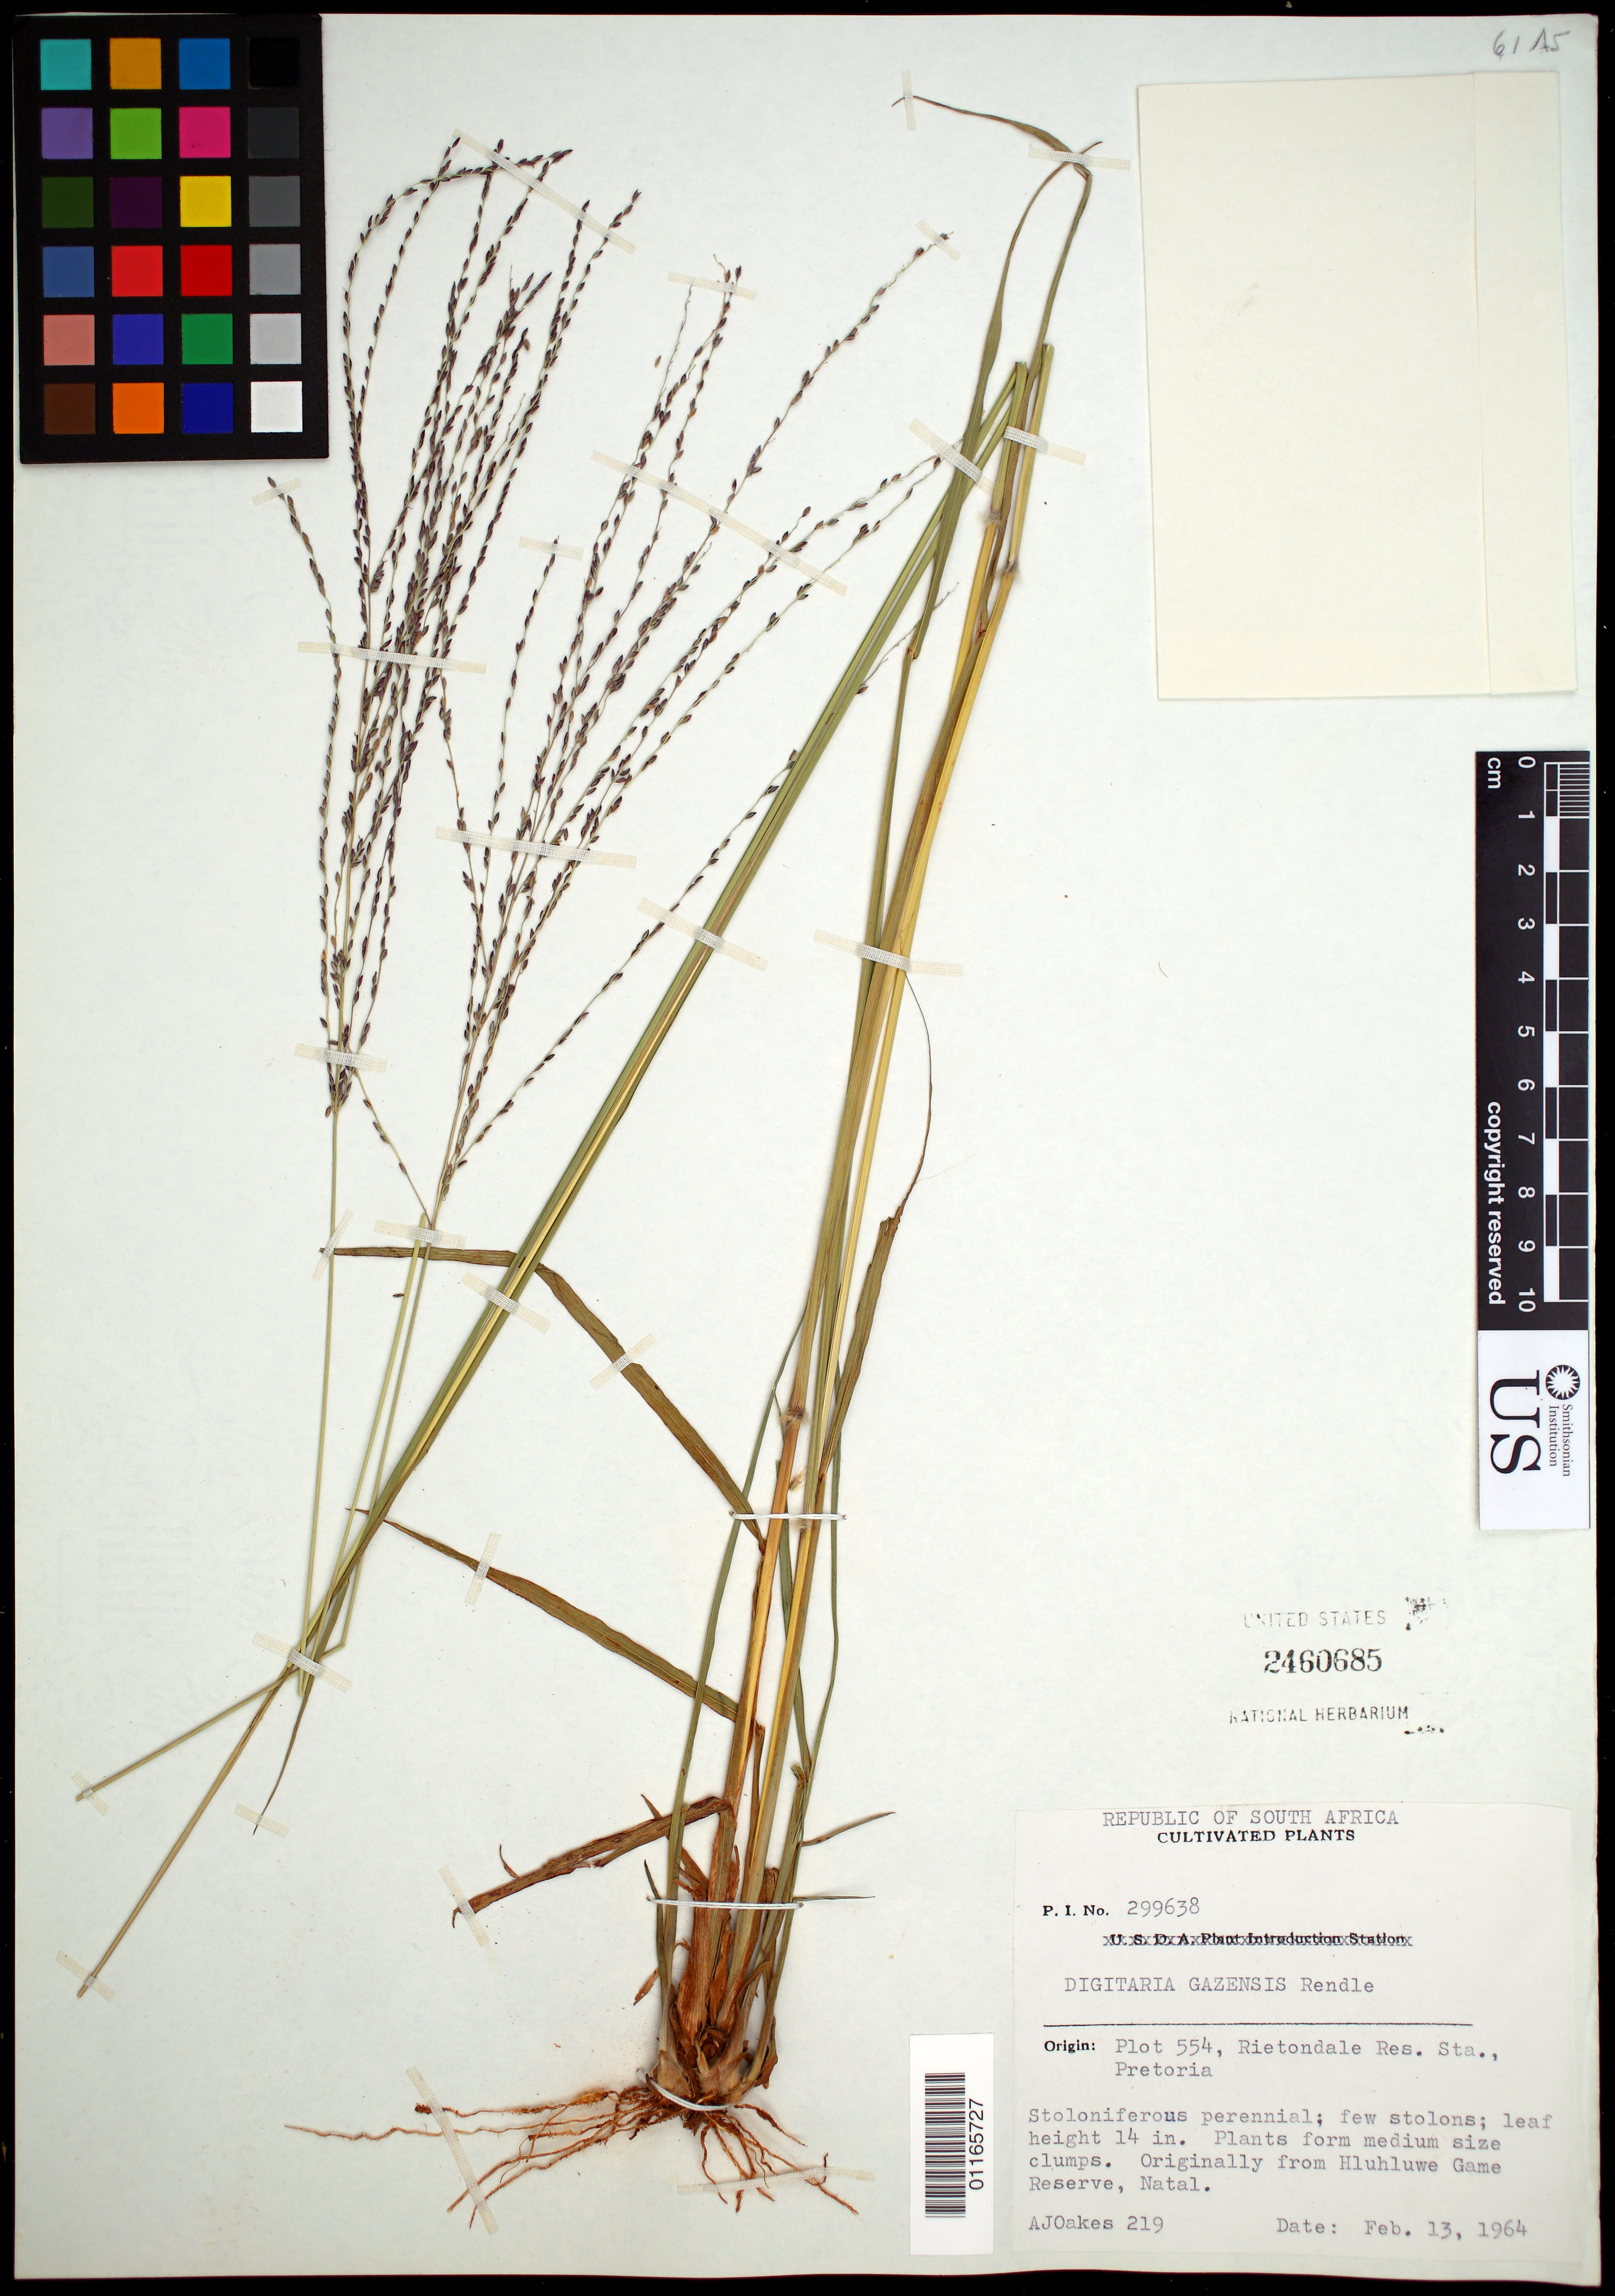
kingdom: Plantae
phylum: Tracheophyta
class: Liliopsida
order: Poales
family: Poaceae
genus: Digitaria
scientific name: Digitaria gazensis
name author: Rendle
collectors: A. Oakes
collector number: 219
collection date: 1964-02-13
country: South Africa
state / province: KwaZulu-Natal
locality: Originally from Hluhluwe Game Reserve.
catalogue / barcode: US 2460685